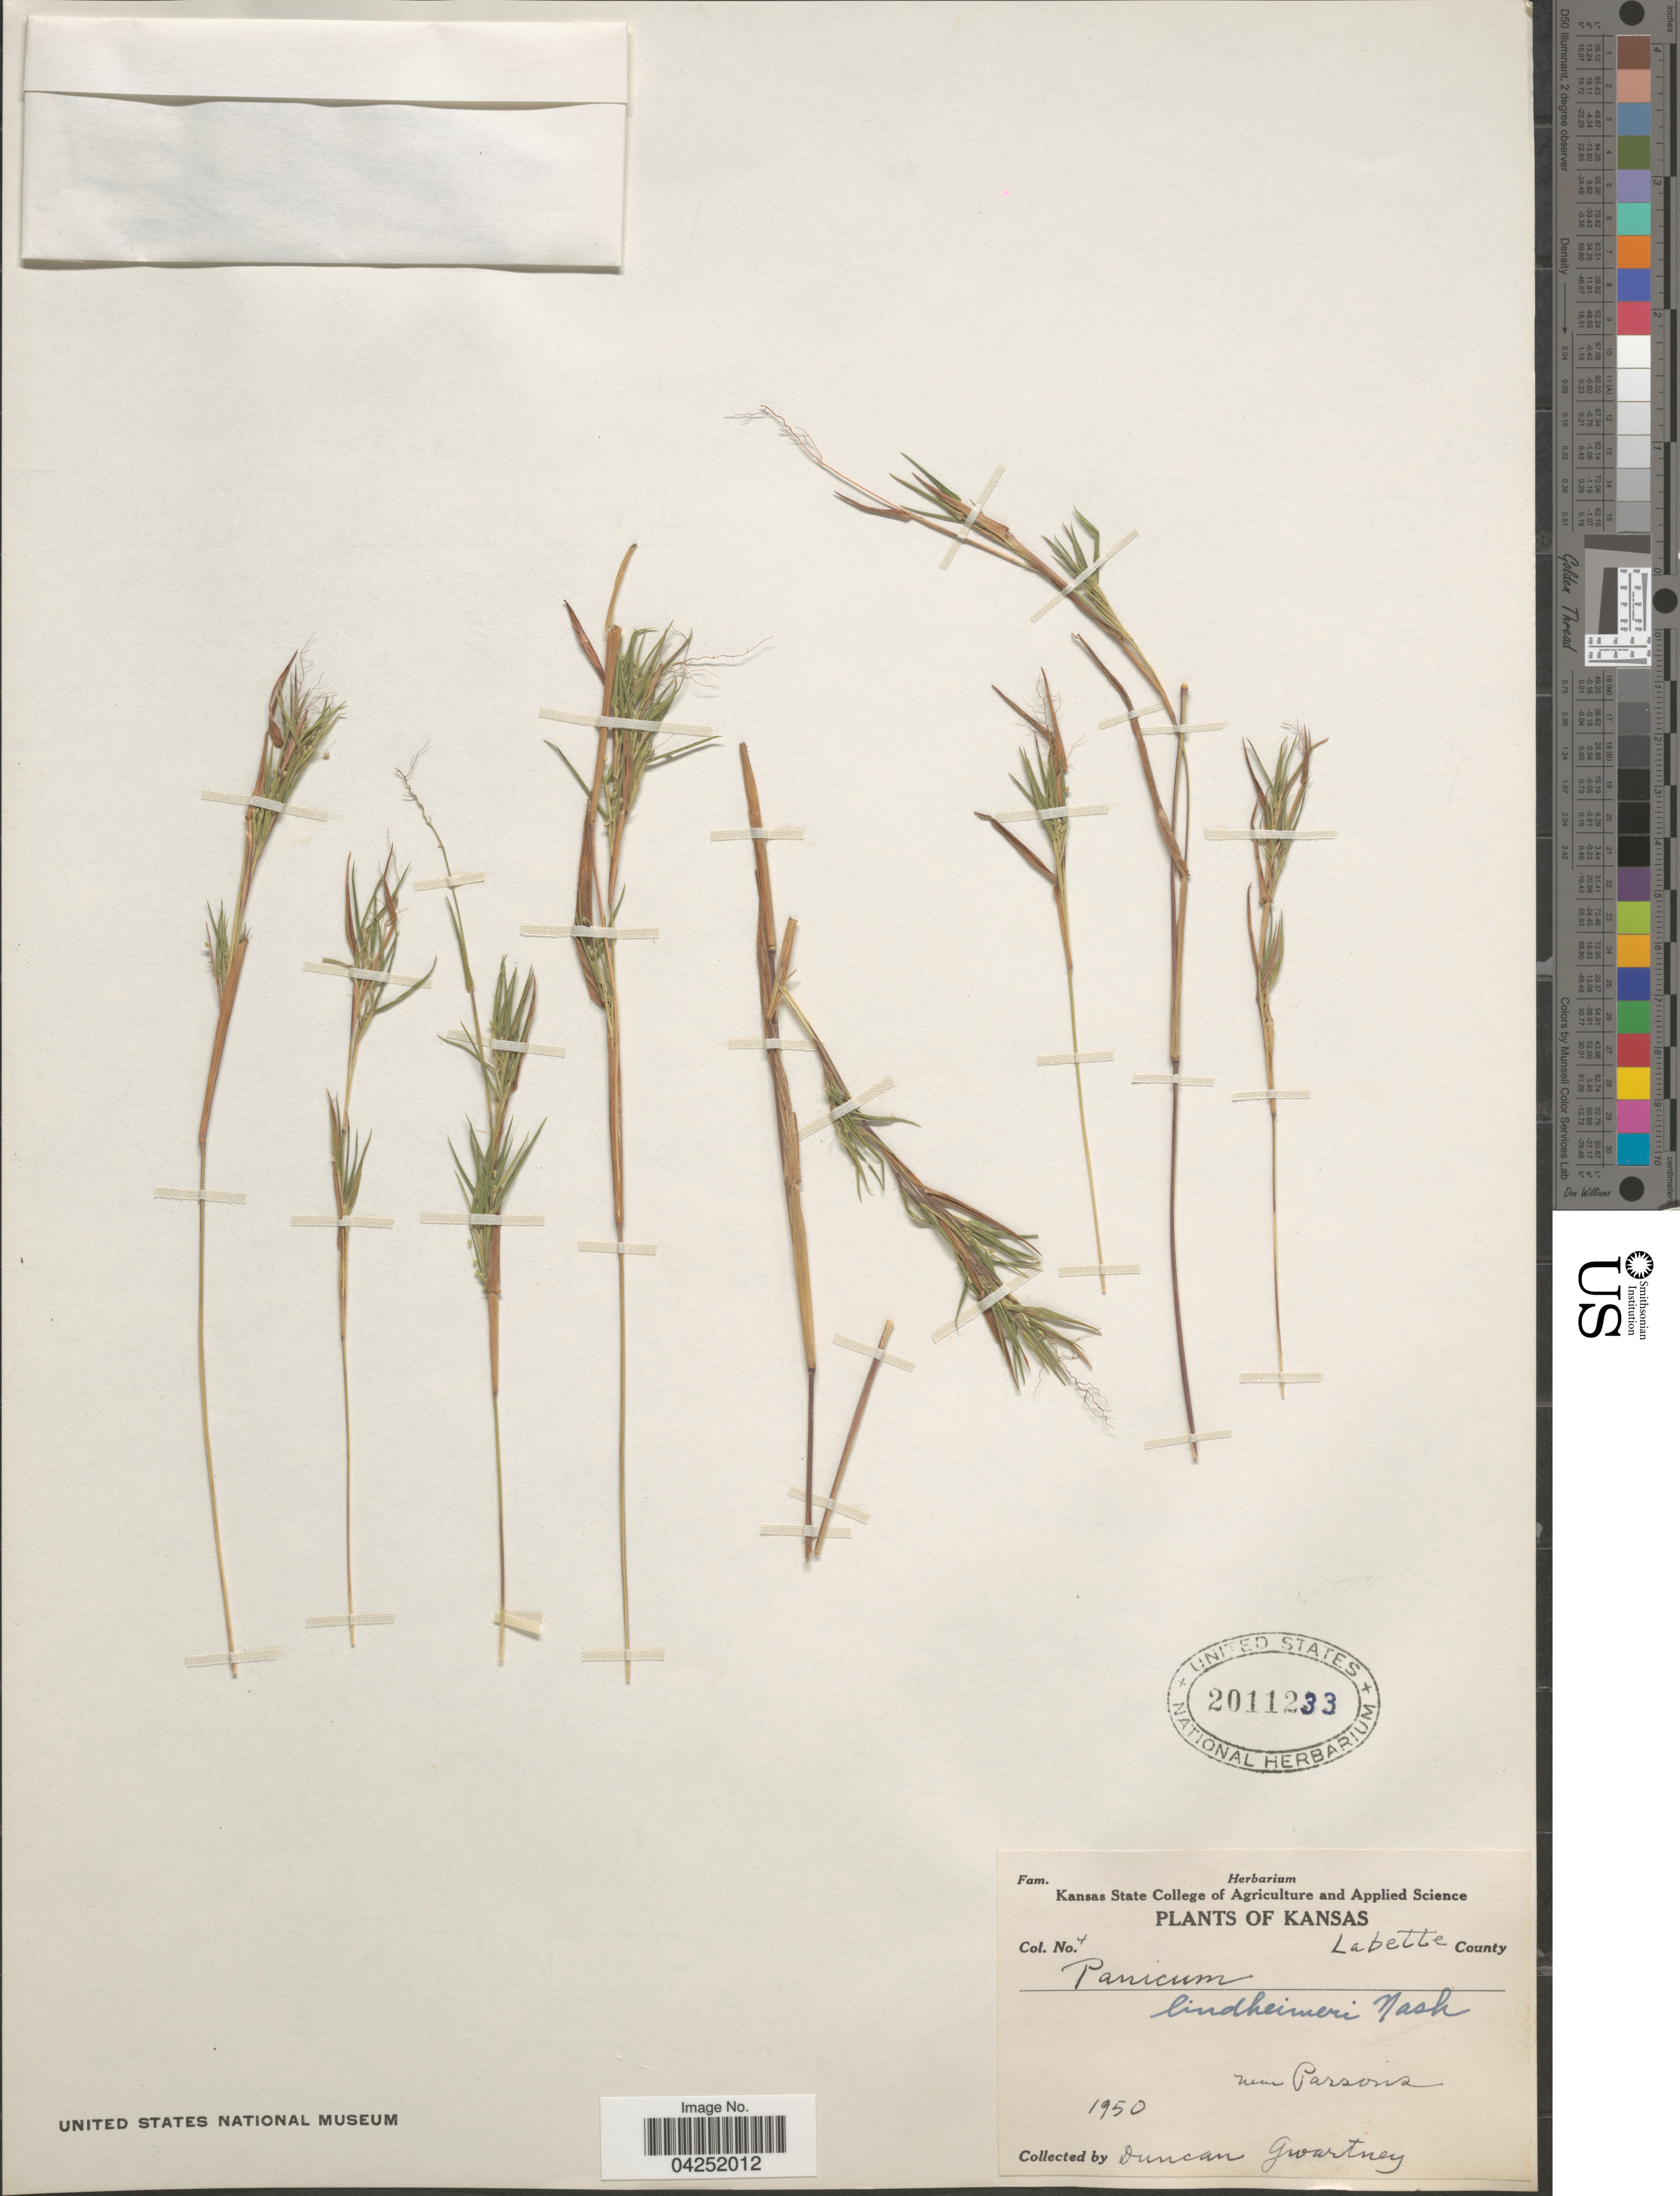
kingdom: Plantae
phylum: Tracheophyta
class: Liliopsida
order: Poales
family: Poaceae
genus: Dichanthelium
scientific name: Dichanthelium acuminatum var. lindheimeri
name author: (Nash) Gould & C.A. Clark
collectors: D. Gwartney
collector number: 4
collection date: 1950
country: United States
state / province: Kansas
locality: Labette County. Near Parsons.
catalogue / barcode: US 2011233